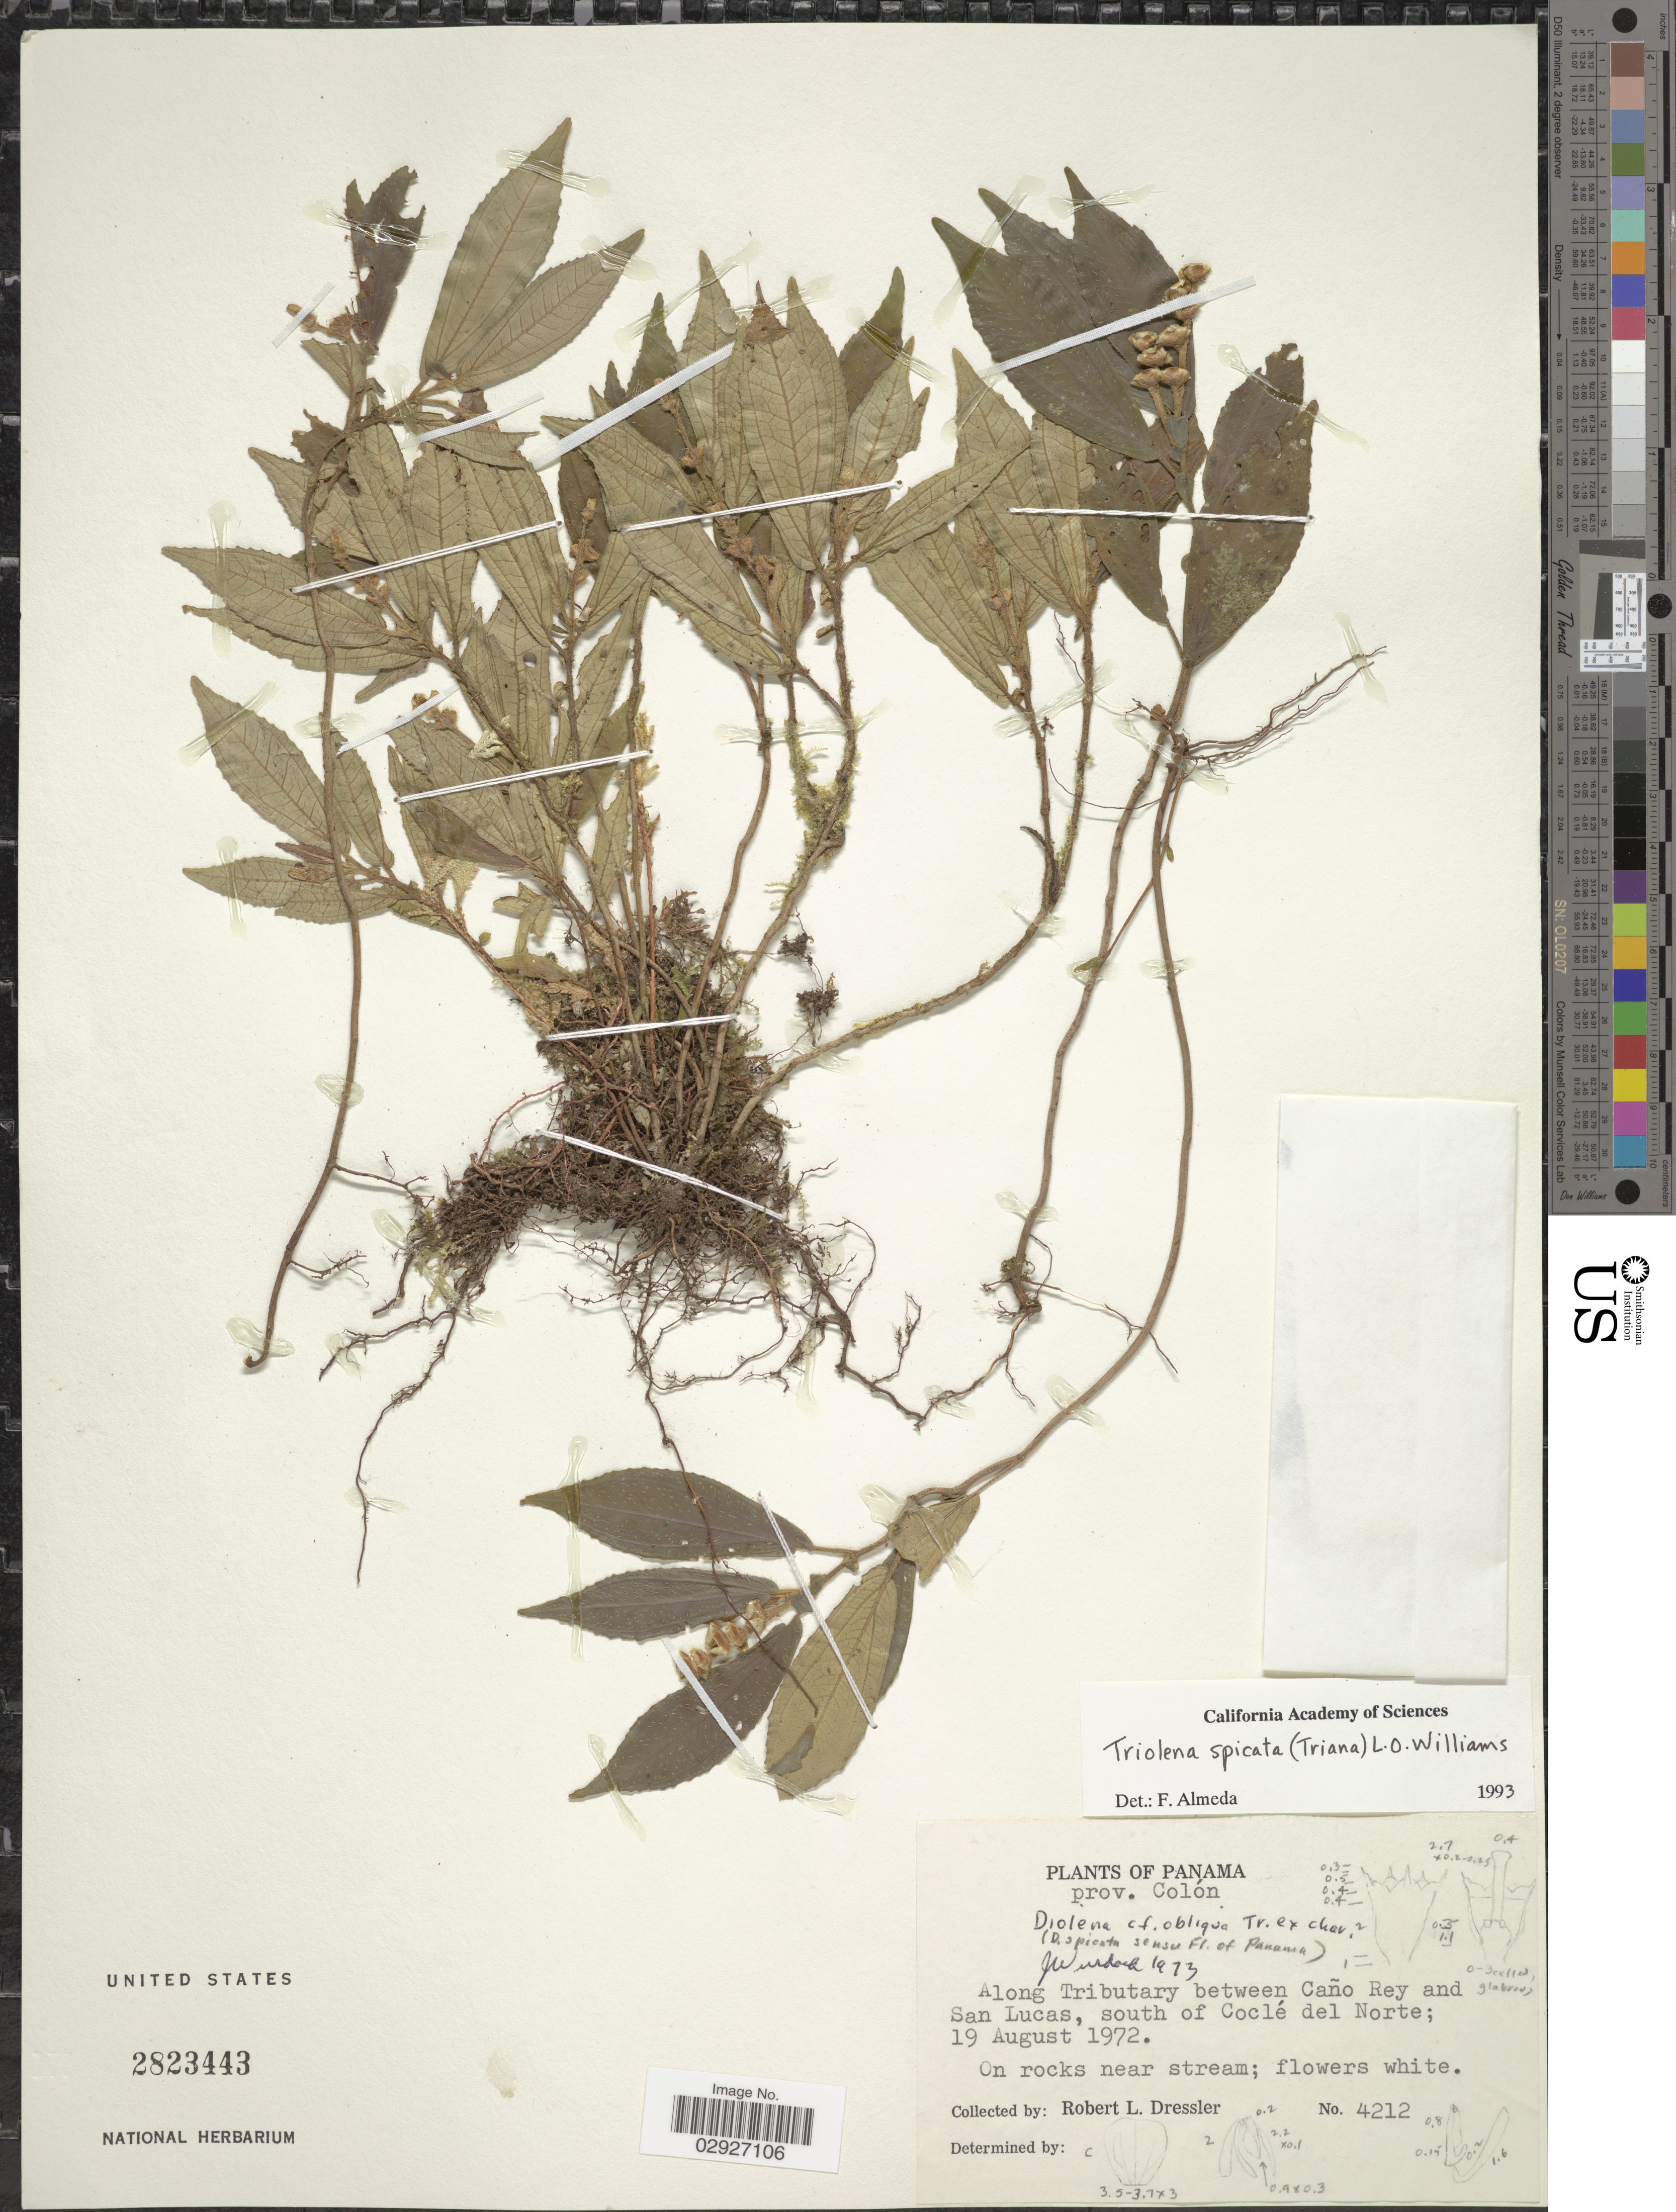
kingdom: Plantae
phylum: Tracheophyta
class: Magnoliopsida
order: Myrtales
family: Melastomataceae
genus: Triolena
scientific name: Triolena spicata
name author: (Triana) L.O. Williams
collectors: R. Dressler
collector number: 4212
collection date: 1972-08-19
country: Panama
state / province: Colón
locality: Along Tributary between Caño Rey and San Lucas, south of Coclé del Norte.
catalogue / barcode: US 2823443